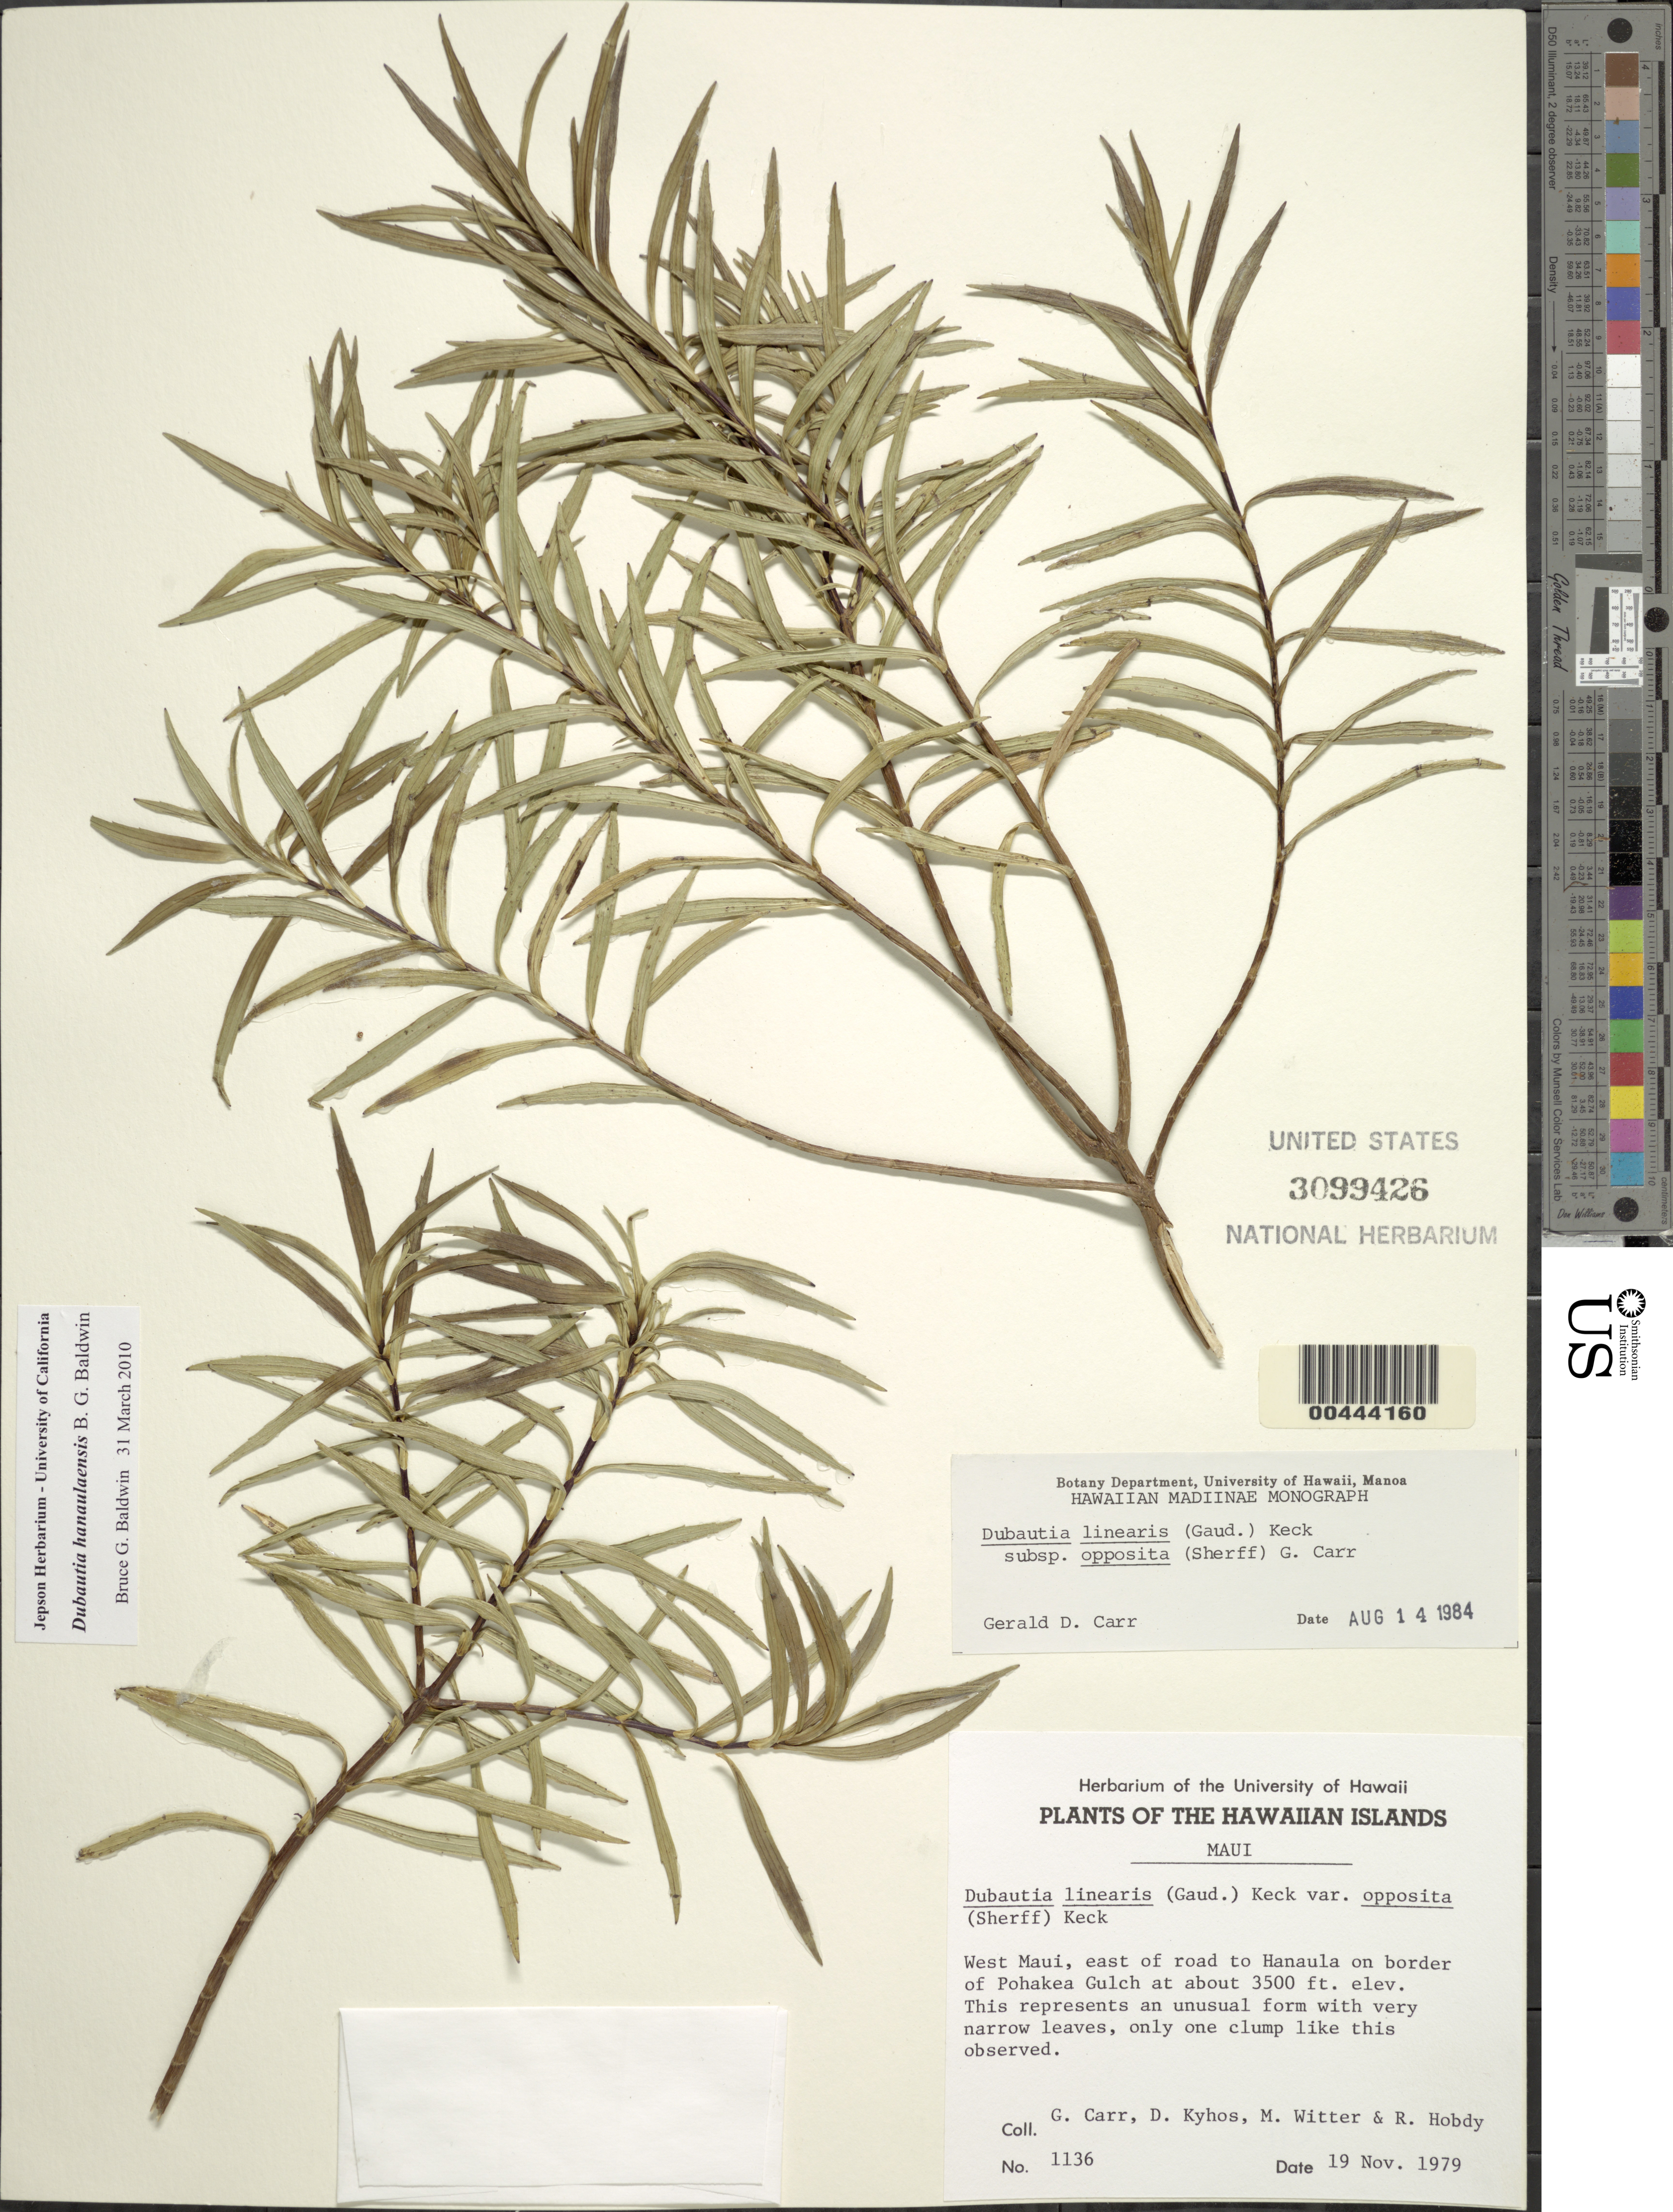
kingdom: Plantae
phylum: Tracheophyta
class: Magnoliopsida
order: Asterales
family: Asteraceae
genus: Dubautia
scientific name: Dubautia hanaulaensis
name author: B.G. Baldwin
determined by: Baldwin, B. G.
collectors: G. D. Carr, D. W. Kyhos, M. Witter & R. Hobdy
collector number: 1136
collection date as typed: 19 Nov 1979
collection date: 1979-11-19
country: United States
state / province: Hawaii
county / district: Maui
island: Maui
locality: W Maui, E of road to Hanaula on border of Pohakea Gulch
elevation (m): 1067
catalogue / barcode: US 3099426